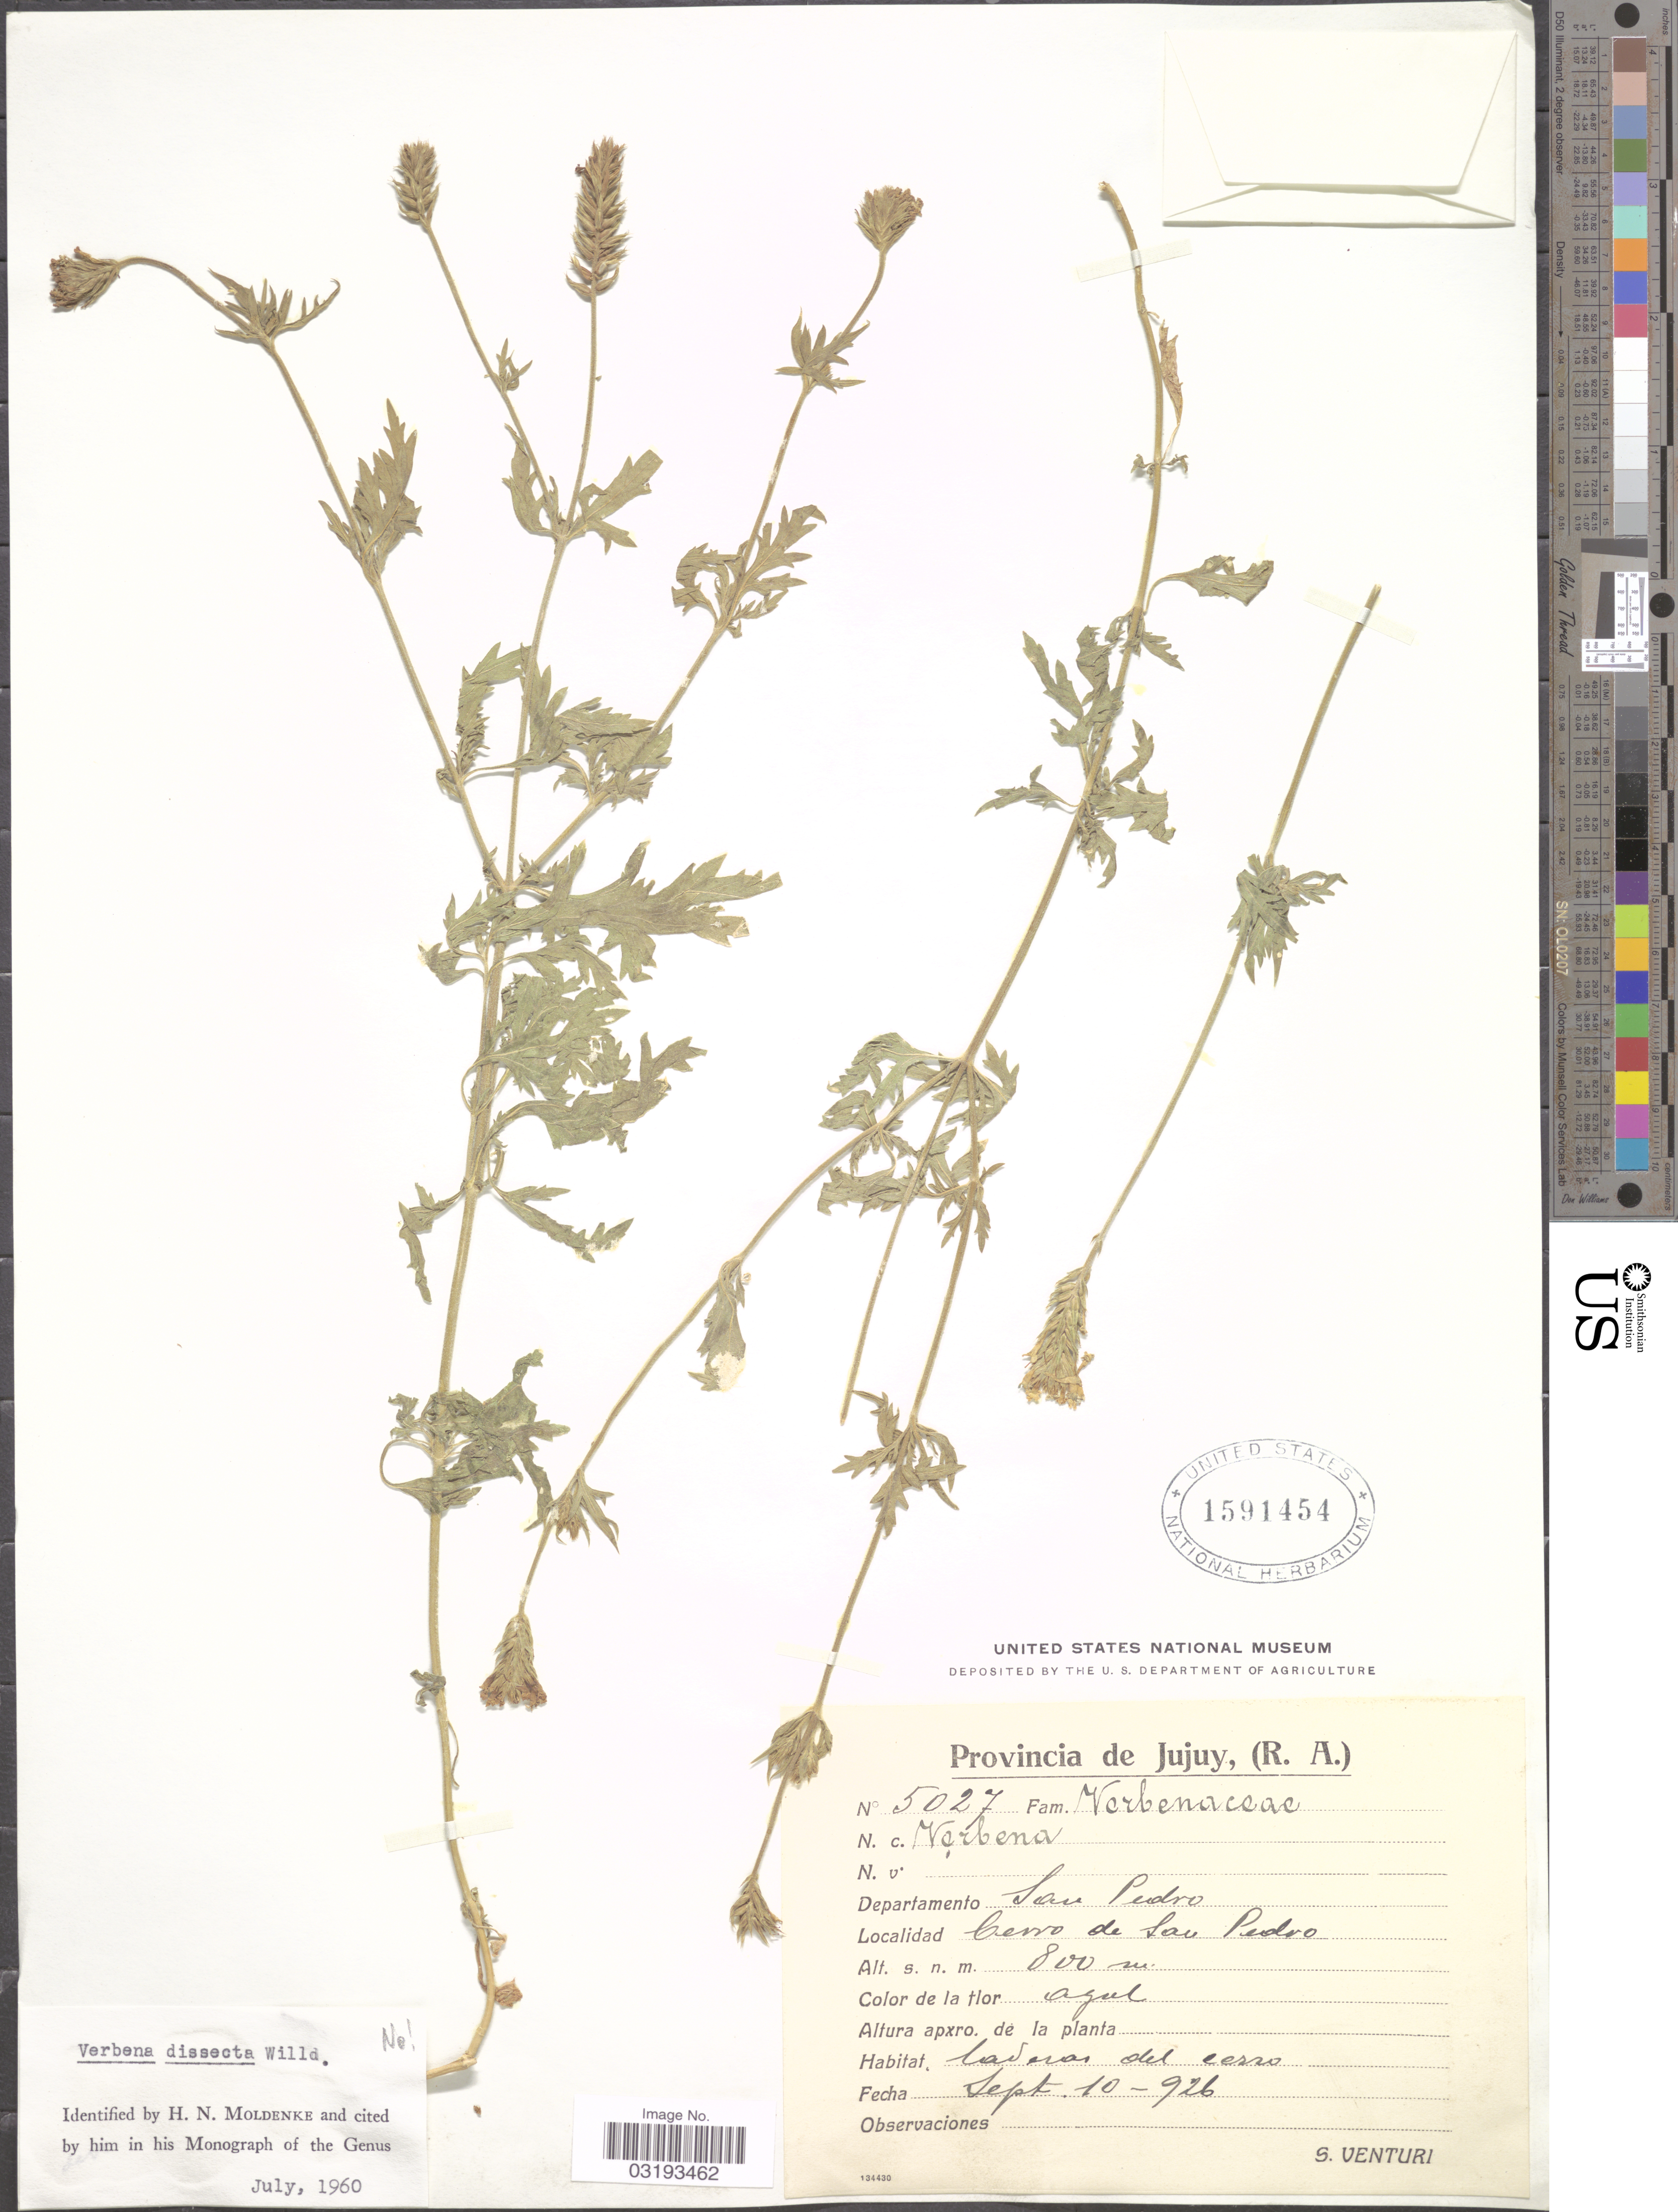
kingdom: Plantae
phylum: Tracheophyta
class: Magnoliopsida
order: Lamiales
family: Verbenaceae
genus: Verbena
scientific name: Verbena dissecta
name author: Willd. ex Spreng.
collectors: S. Venturi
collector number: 5027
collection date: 1926-09-10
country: Argentina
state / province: Jujuy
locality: Departamento San Pedro. Cerro de San Pedro.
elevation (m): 800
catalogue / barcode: US 1591454